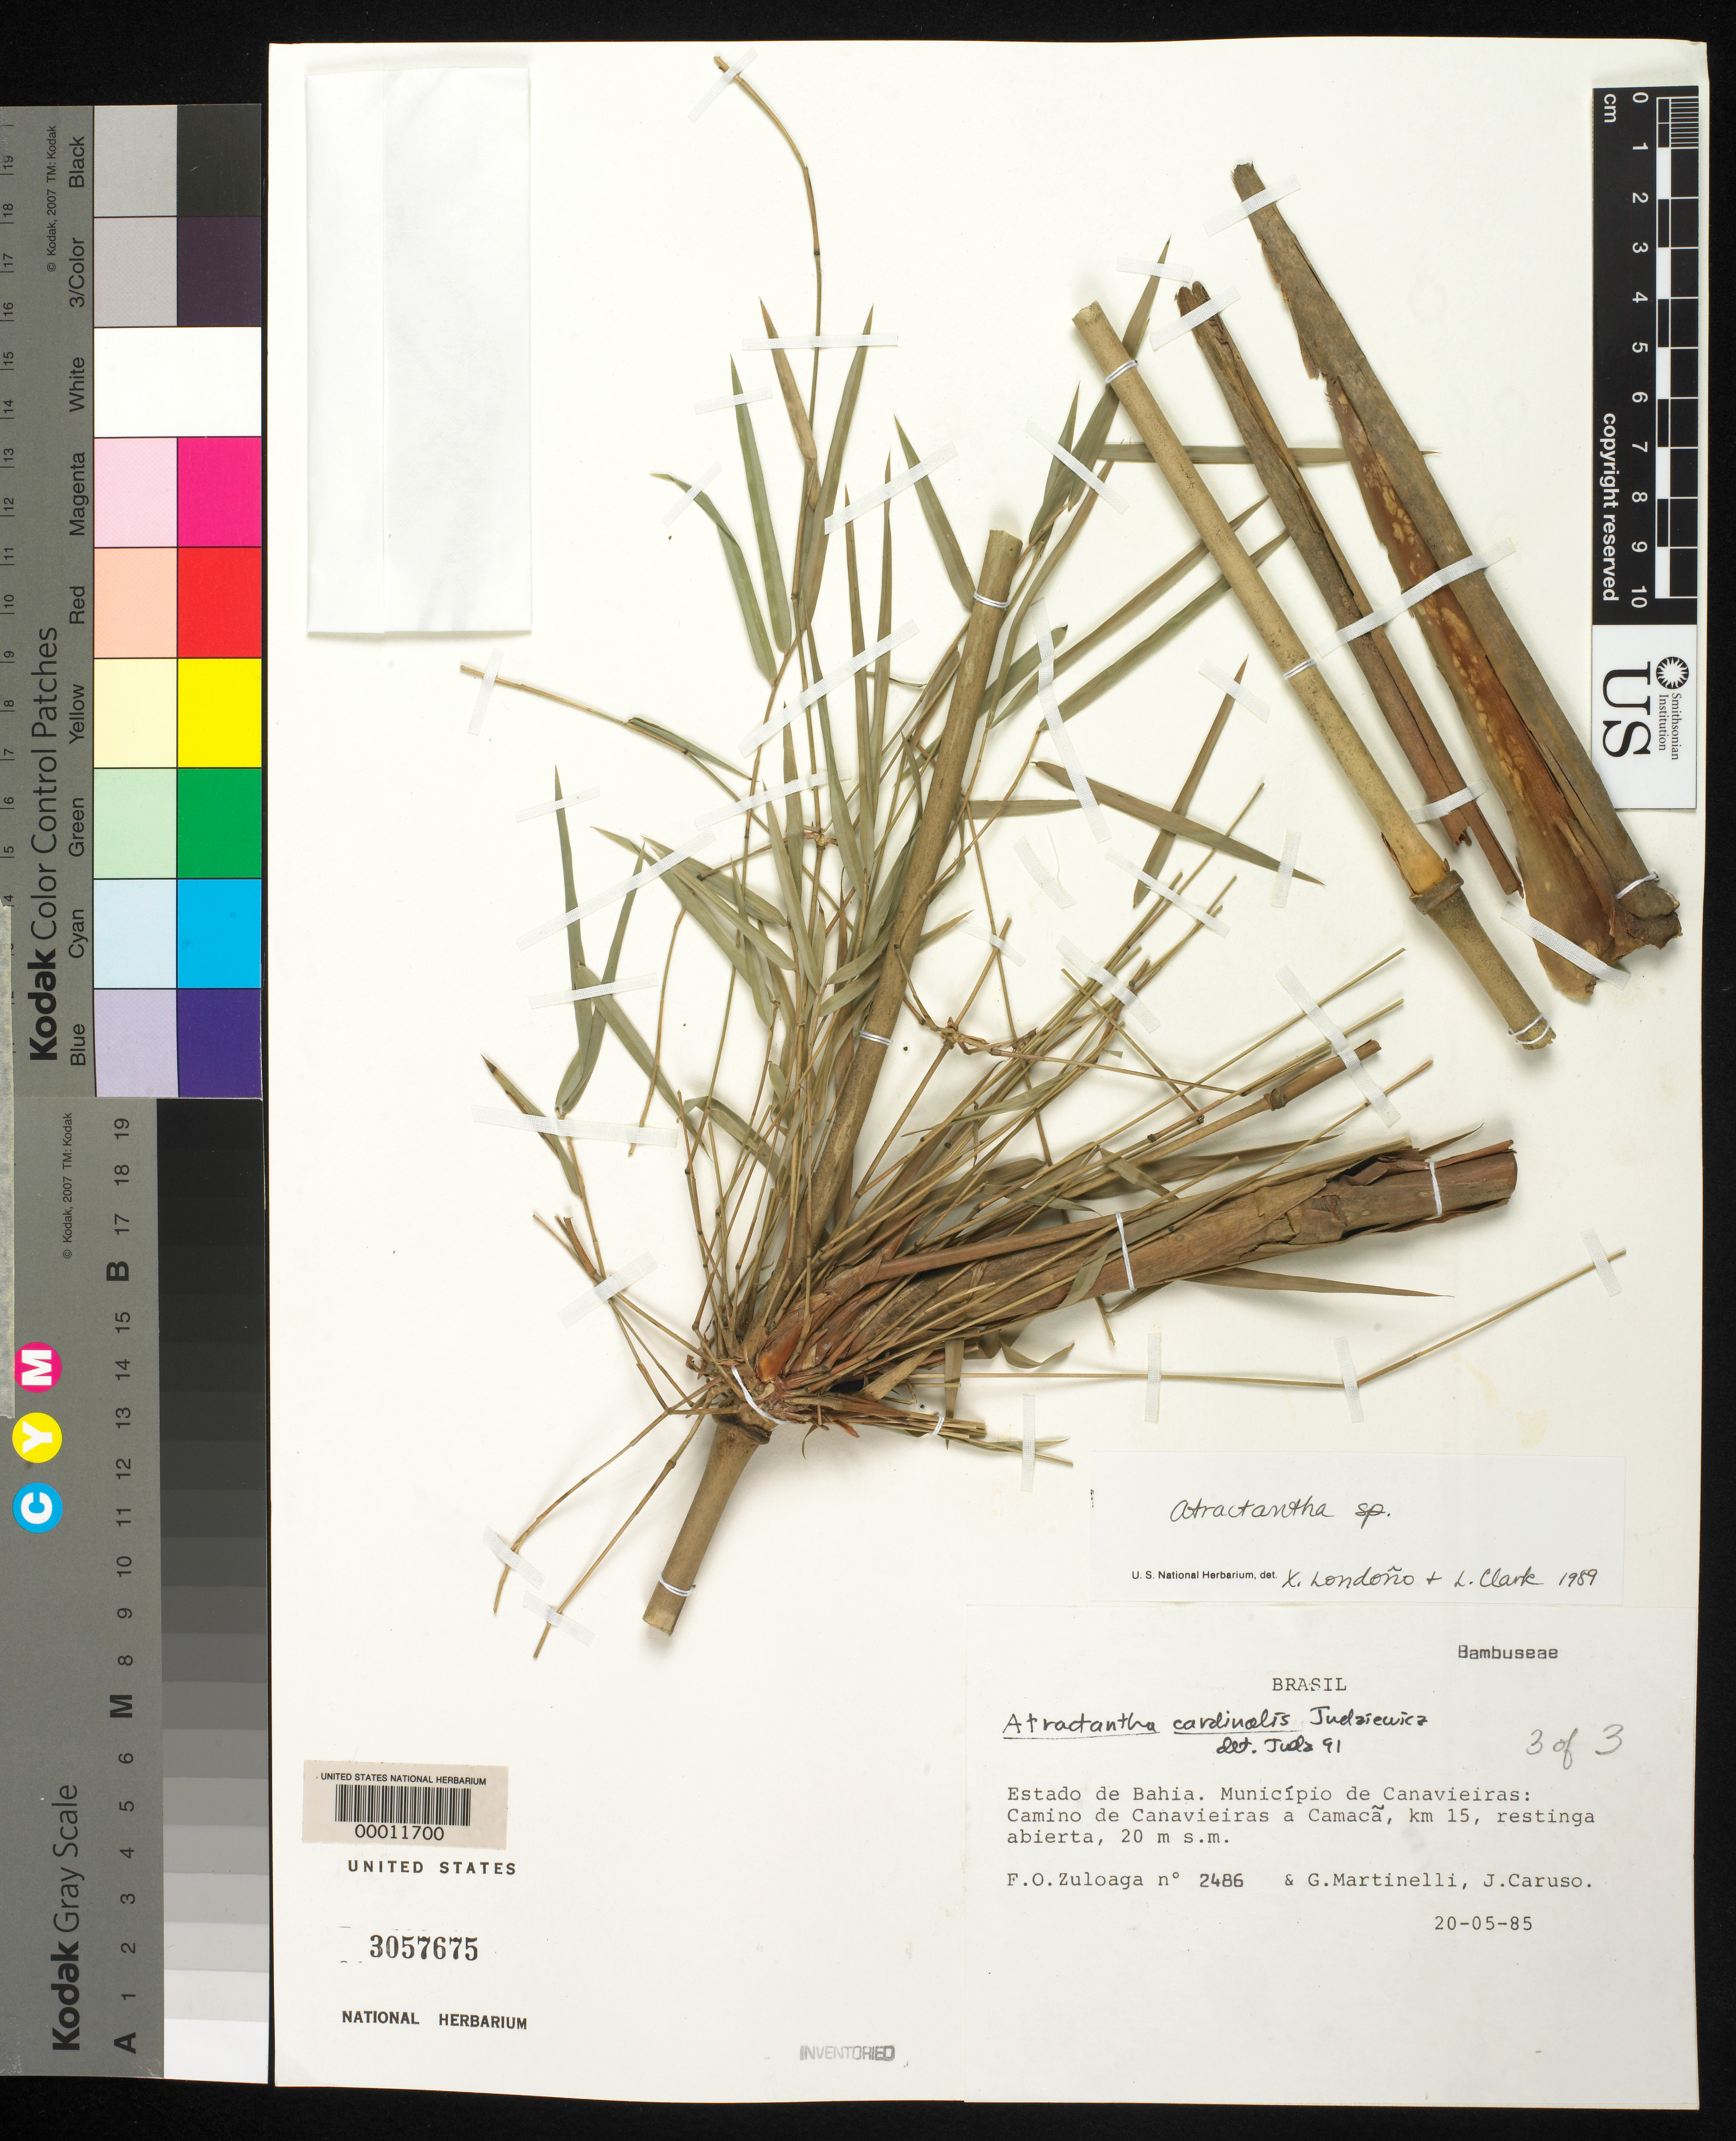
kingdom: Plantae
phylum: Tracheophyta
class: Liliopsida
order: Poales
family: Poaceae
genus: Atractantha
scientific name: Atractantha cardinalis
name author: Judz.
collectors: F. O. Zuloaga, G. Martinelli & J. Caruso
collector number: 2486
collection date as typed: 20 May 1985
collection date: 1985-05-20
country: Brazil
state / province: Bahia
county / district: Canavieiras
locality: Canavieiras a camaca road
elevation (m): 20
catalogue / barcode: US 3057675